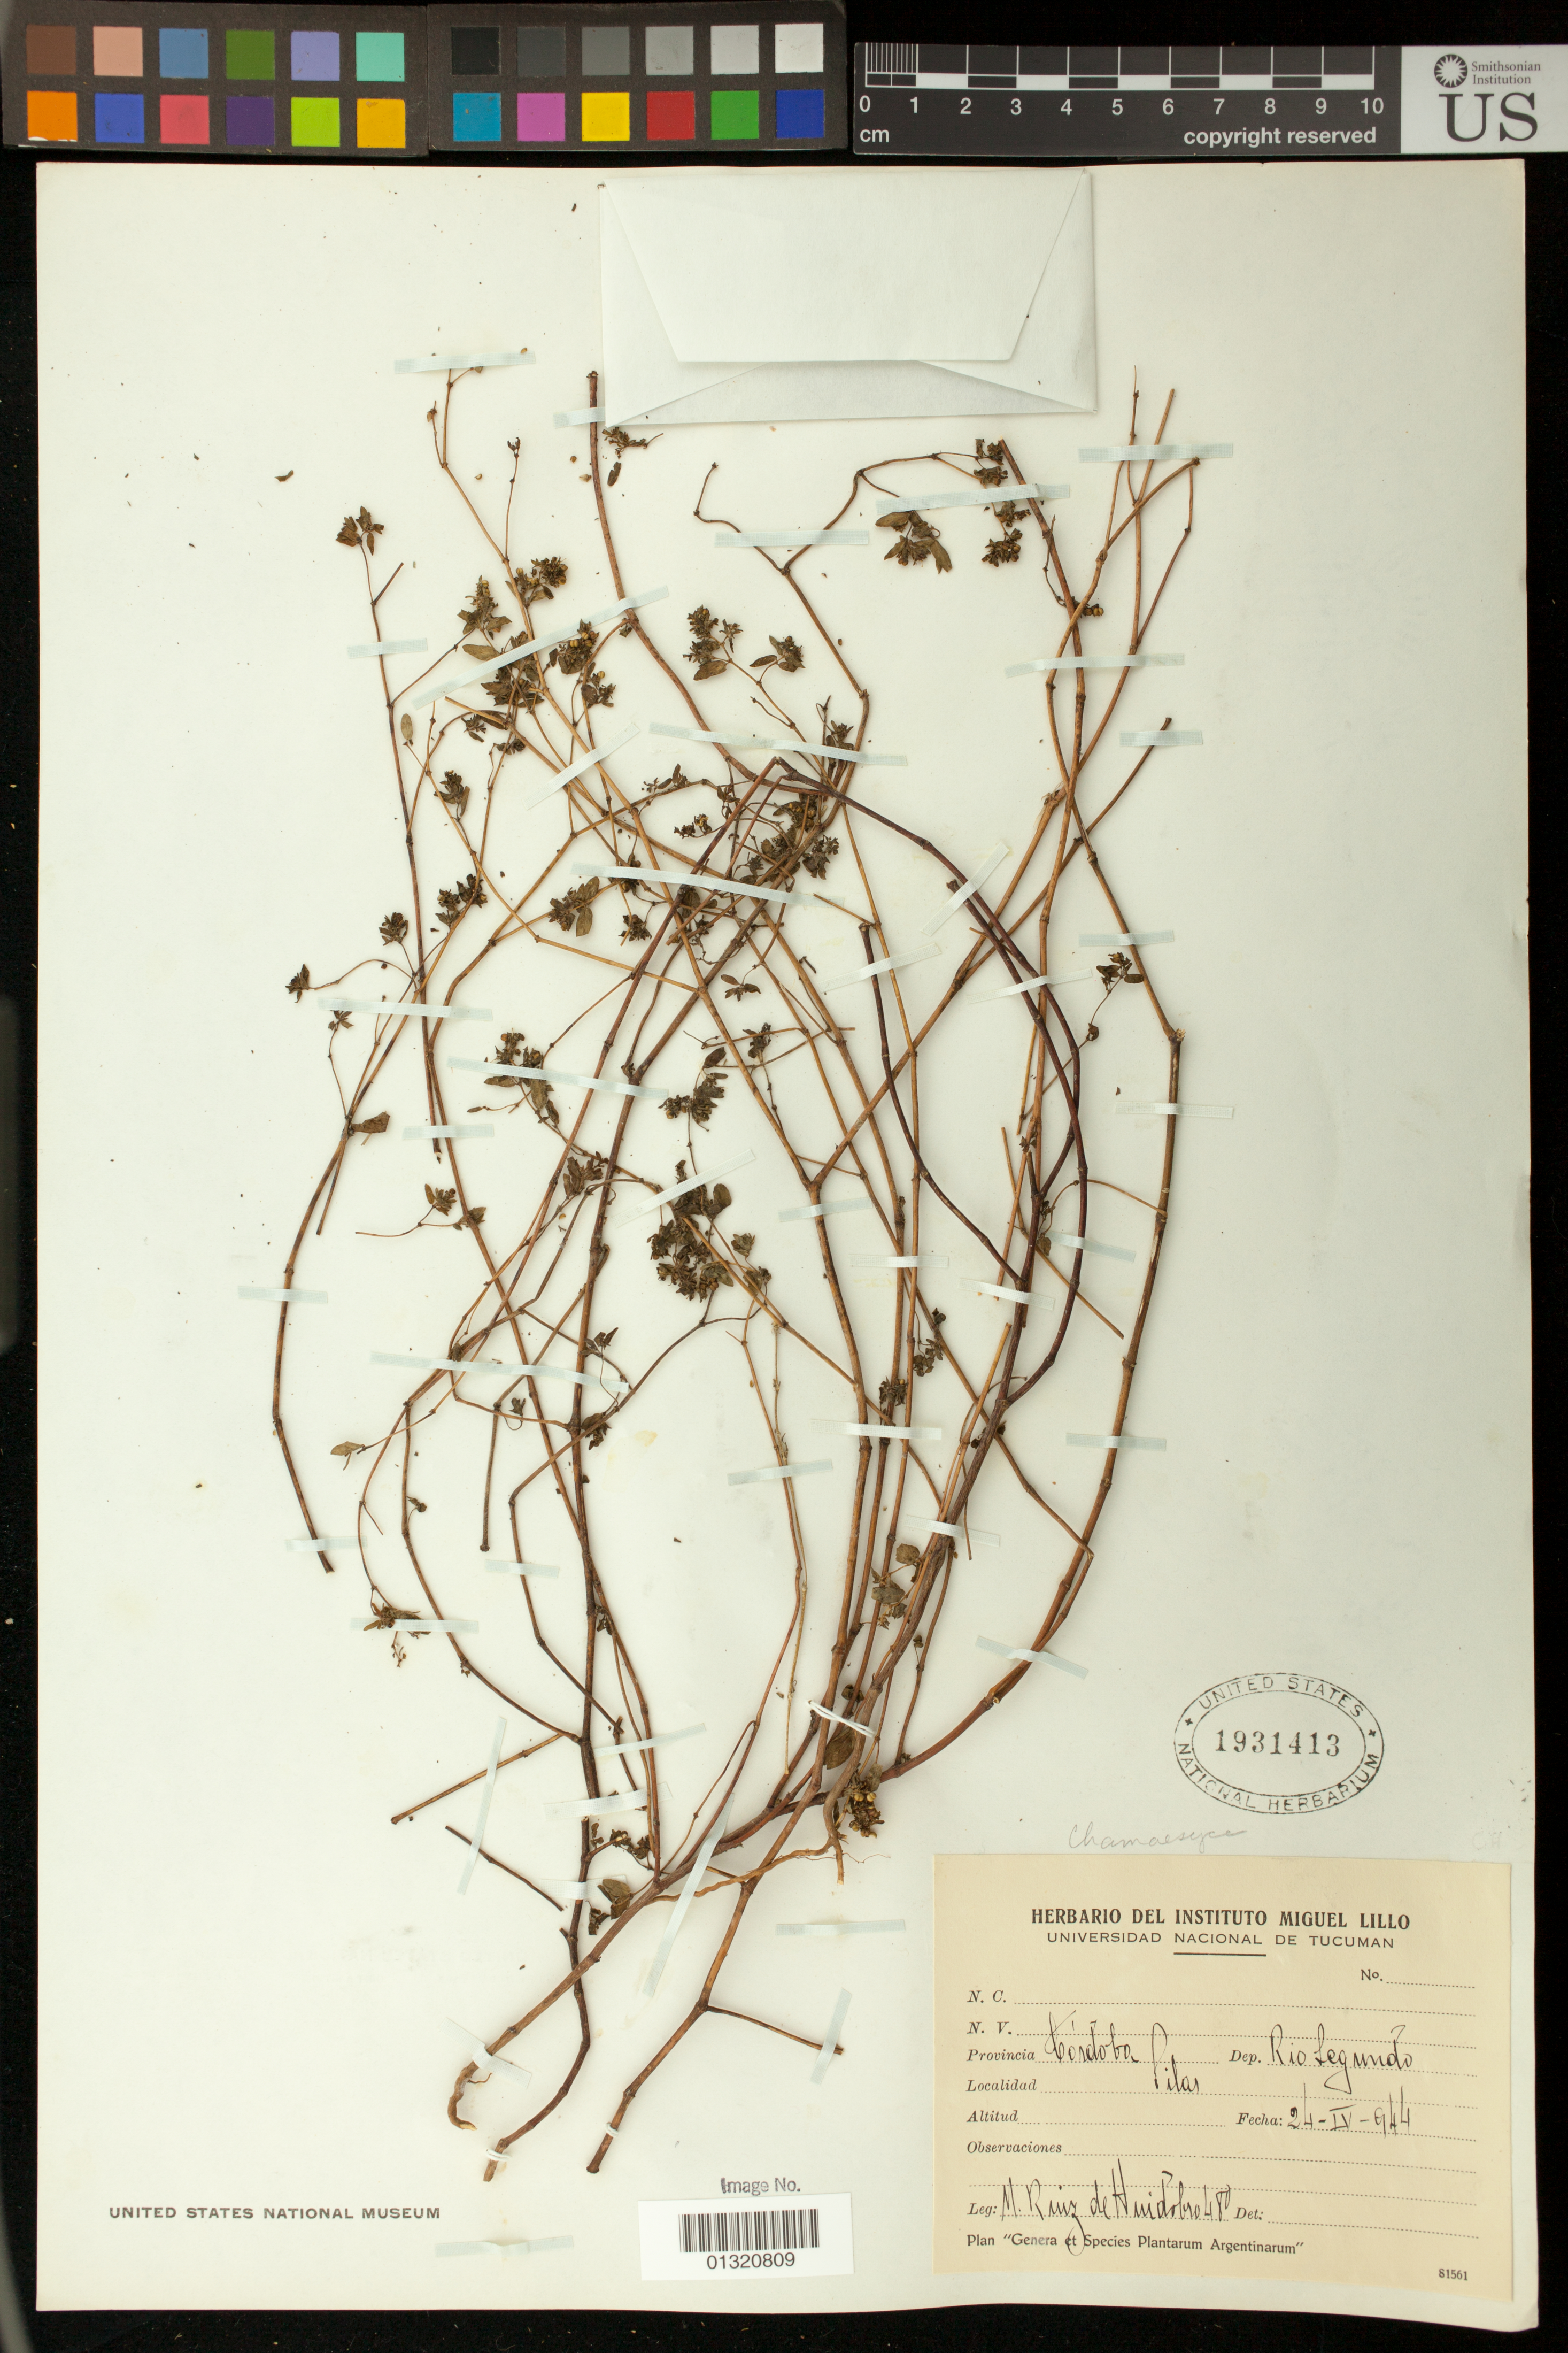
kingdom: Plantae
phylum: Tracheophyta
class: Magnoliopsida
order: Malpighiales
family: Euphorbiaceae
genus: Euphorbia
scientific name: Euphorbia sp.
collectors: M. Ruiz Huidobro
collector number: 480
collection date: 1944-04-24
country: Argentina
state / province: Cordoba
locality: Rio Segundo; Pilar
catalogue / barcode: US 1931413